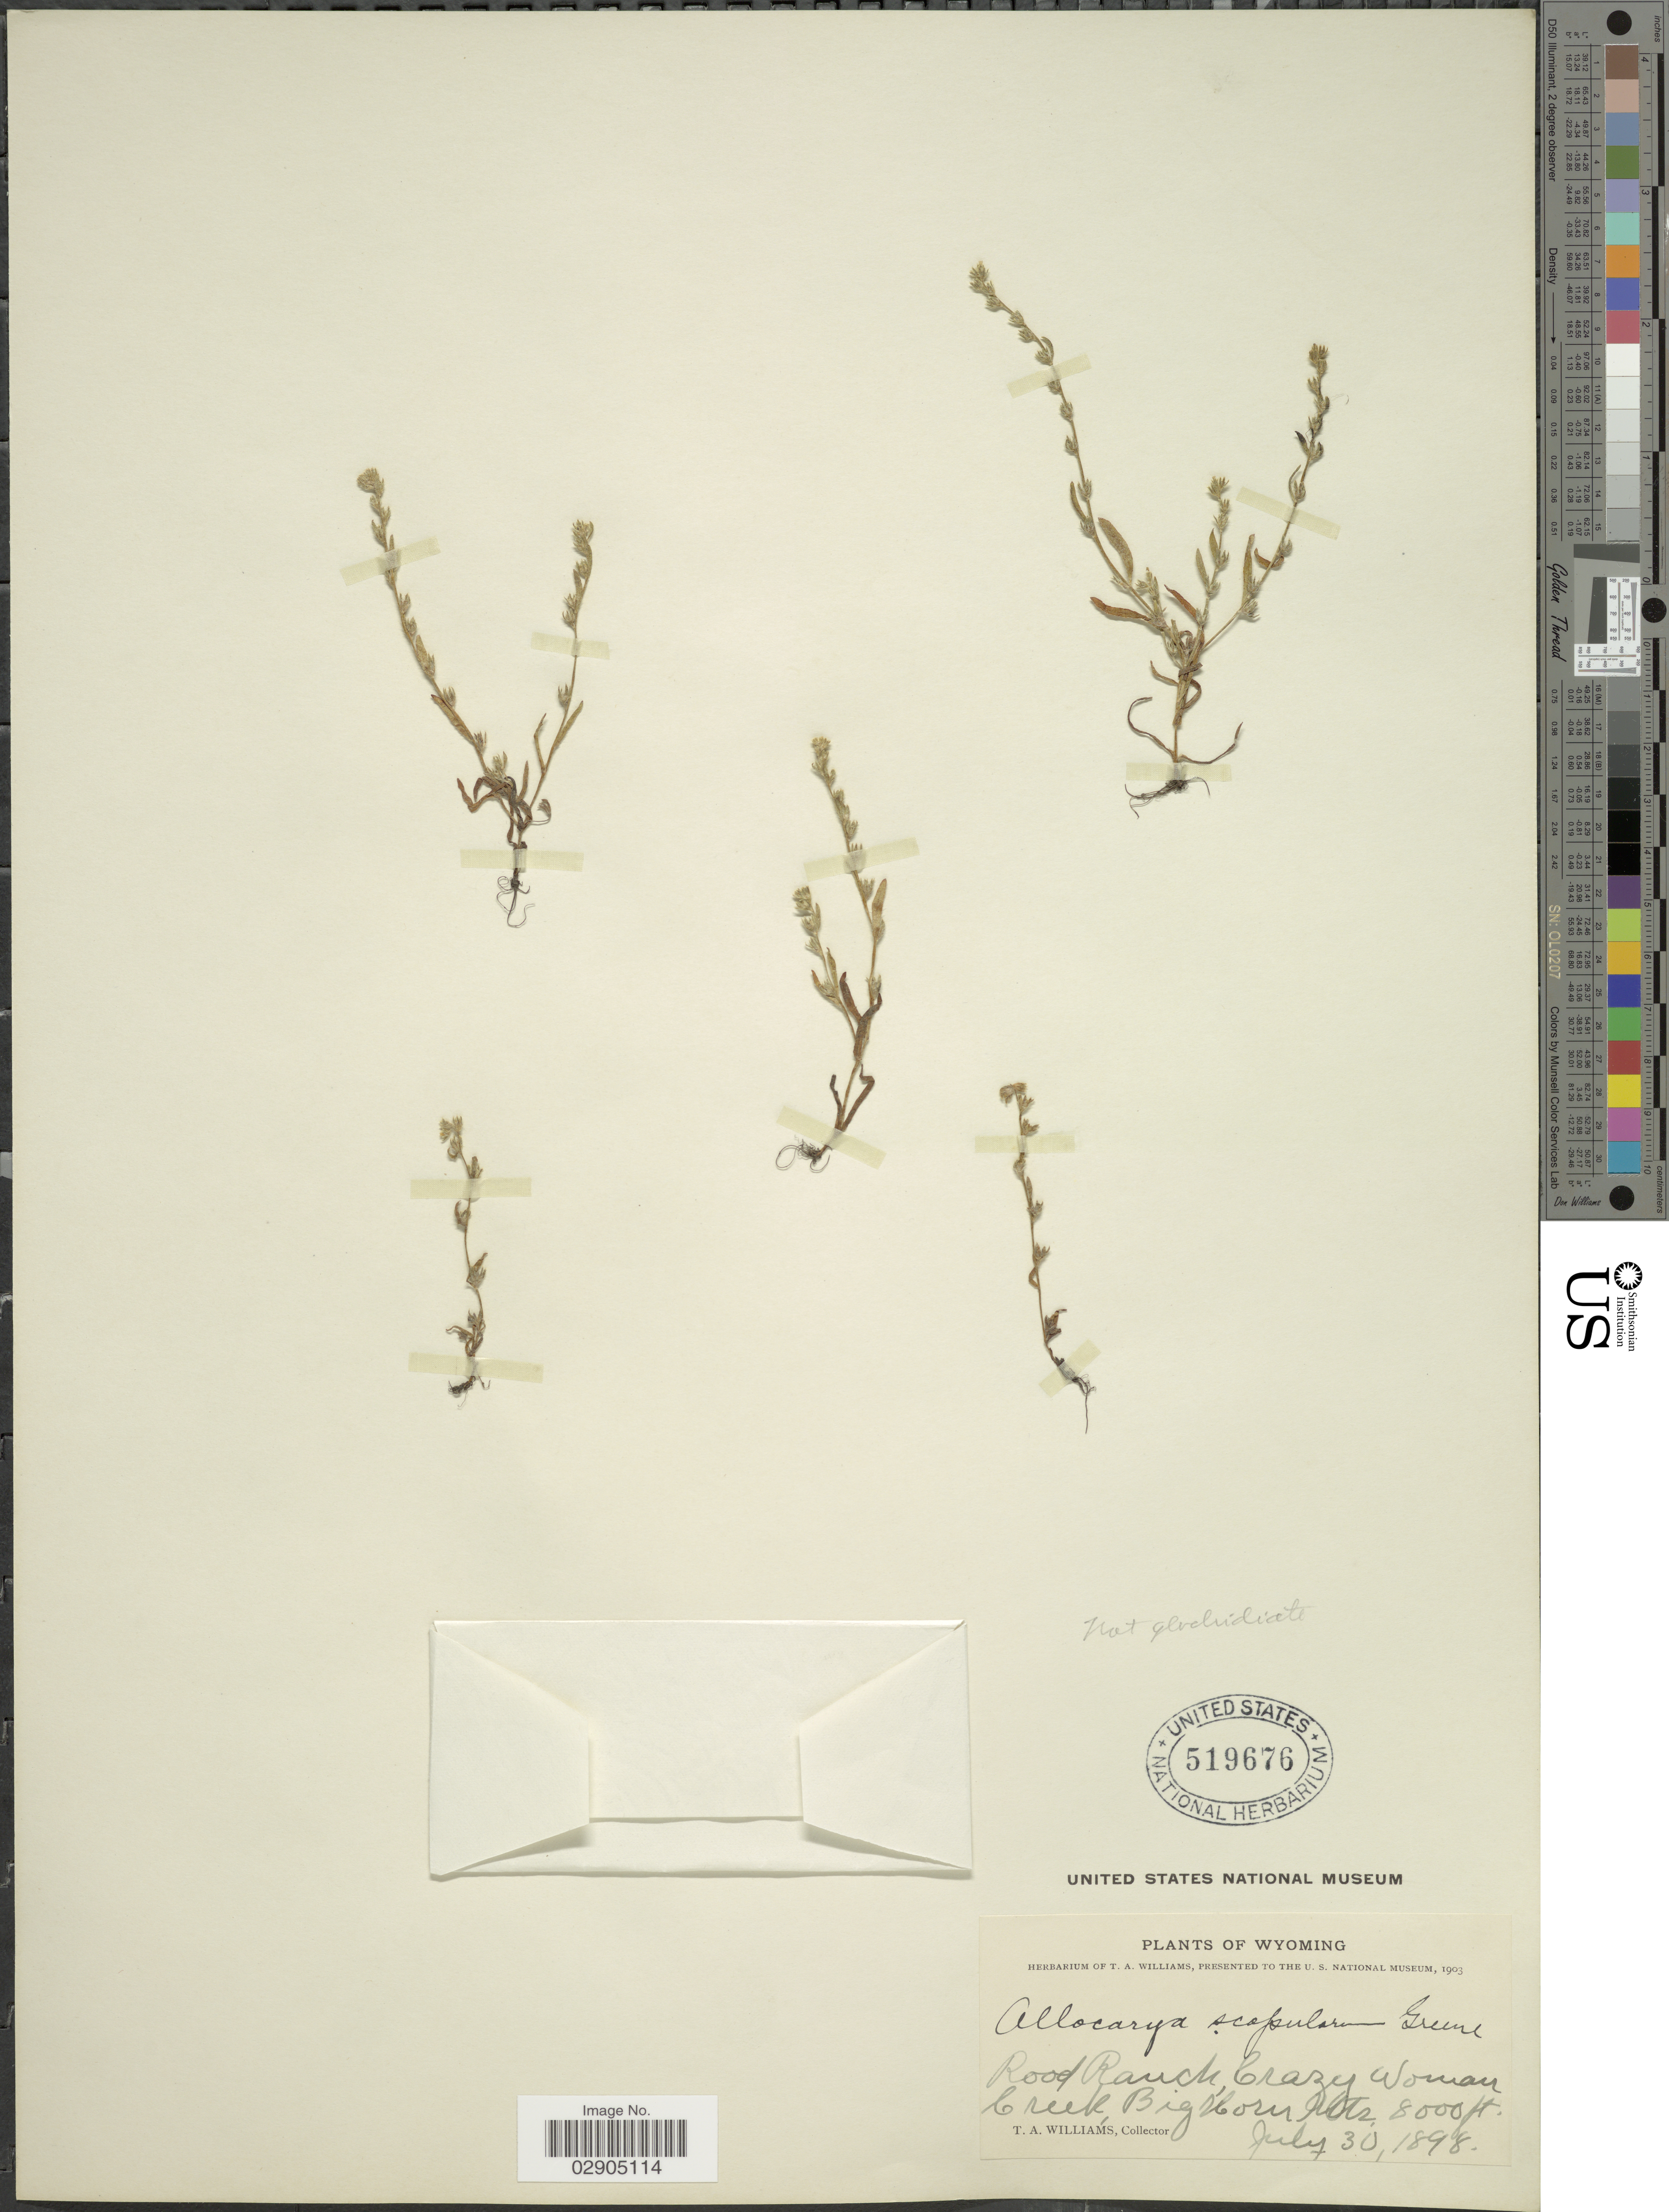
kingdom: Plantae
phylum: Tracheophyta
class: Magnoliopsida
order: Boraginales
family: Boraginaceae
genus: Allocarya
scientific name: Allocarya californica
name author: (Fisch. & C.A. Mey.) Greene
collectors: T. Williams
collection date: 1898-07-30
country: United States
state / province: Wyoming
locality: Rood Ranch, Crazy Woman Creek, Big Horn Mts.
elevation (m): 2438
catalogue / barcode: US 519676